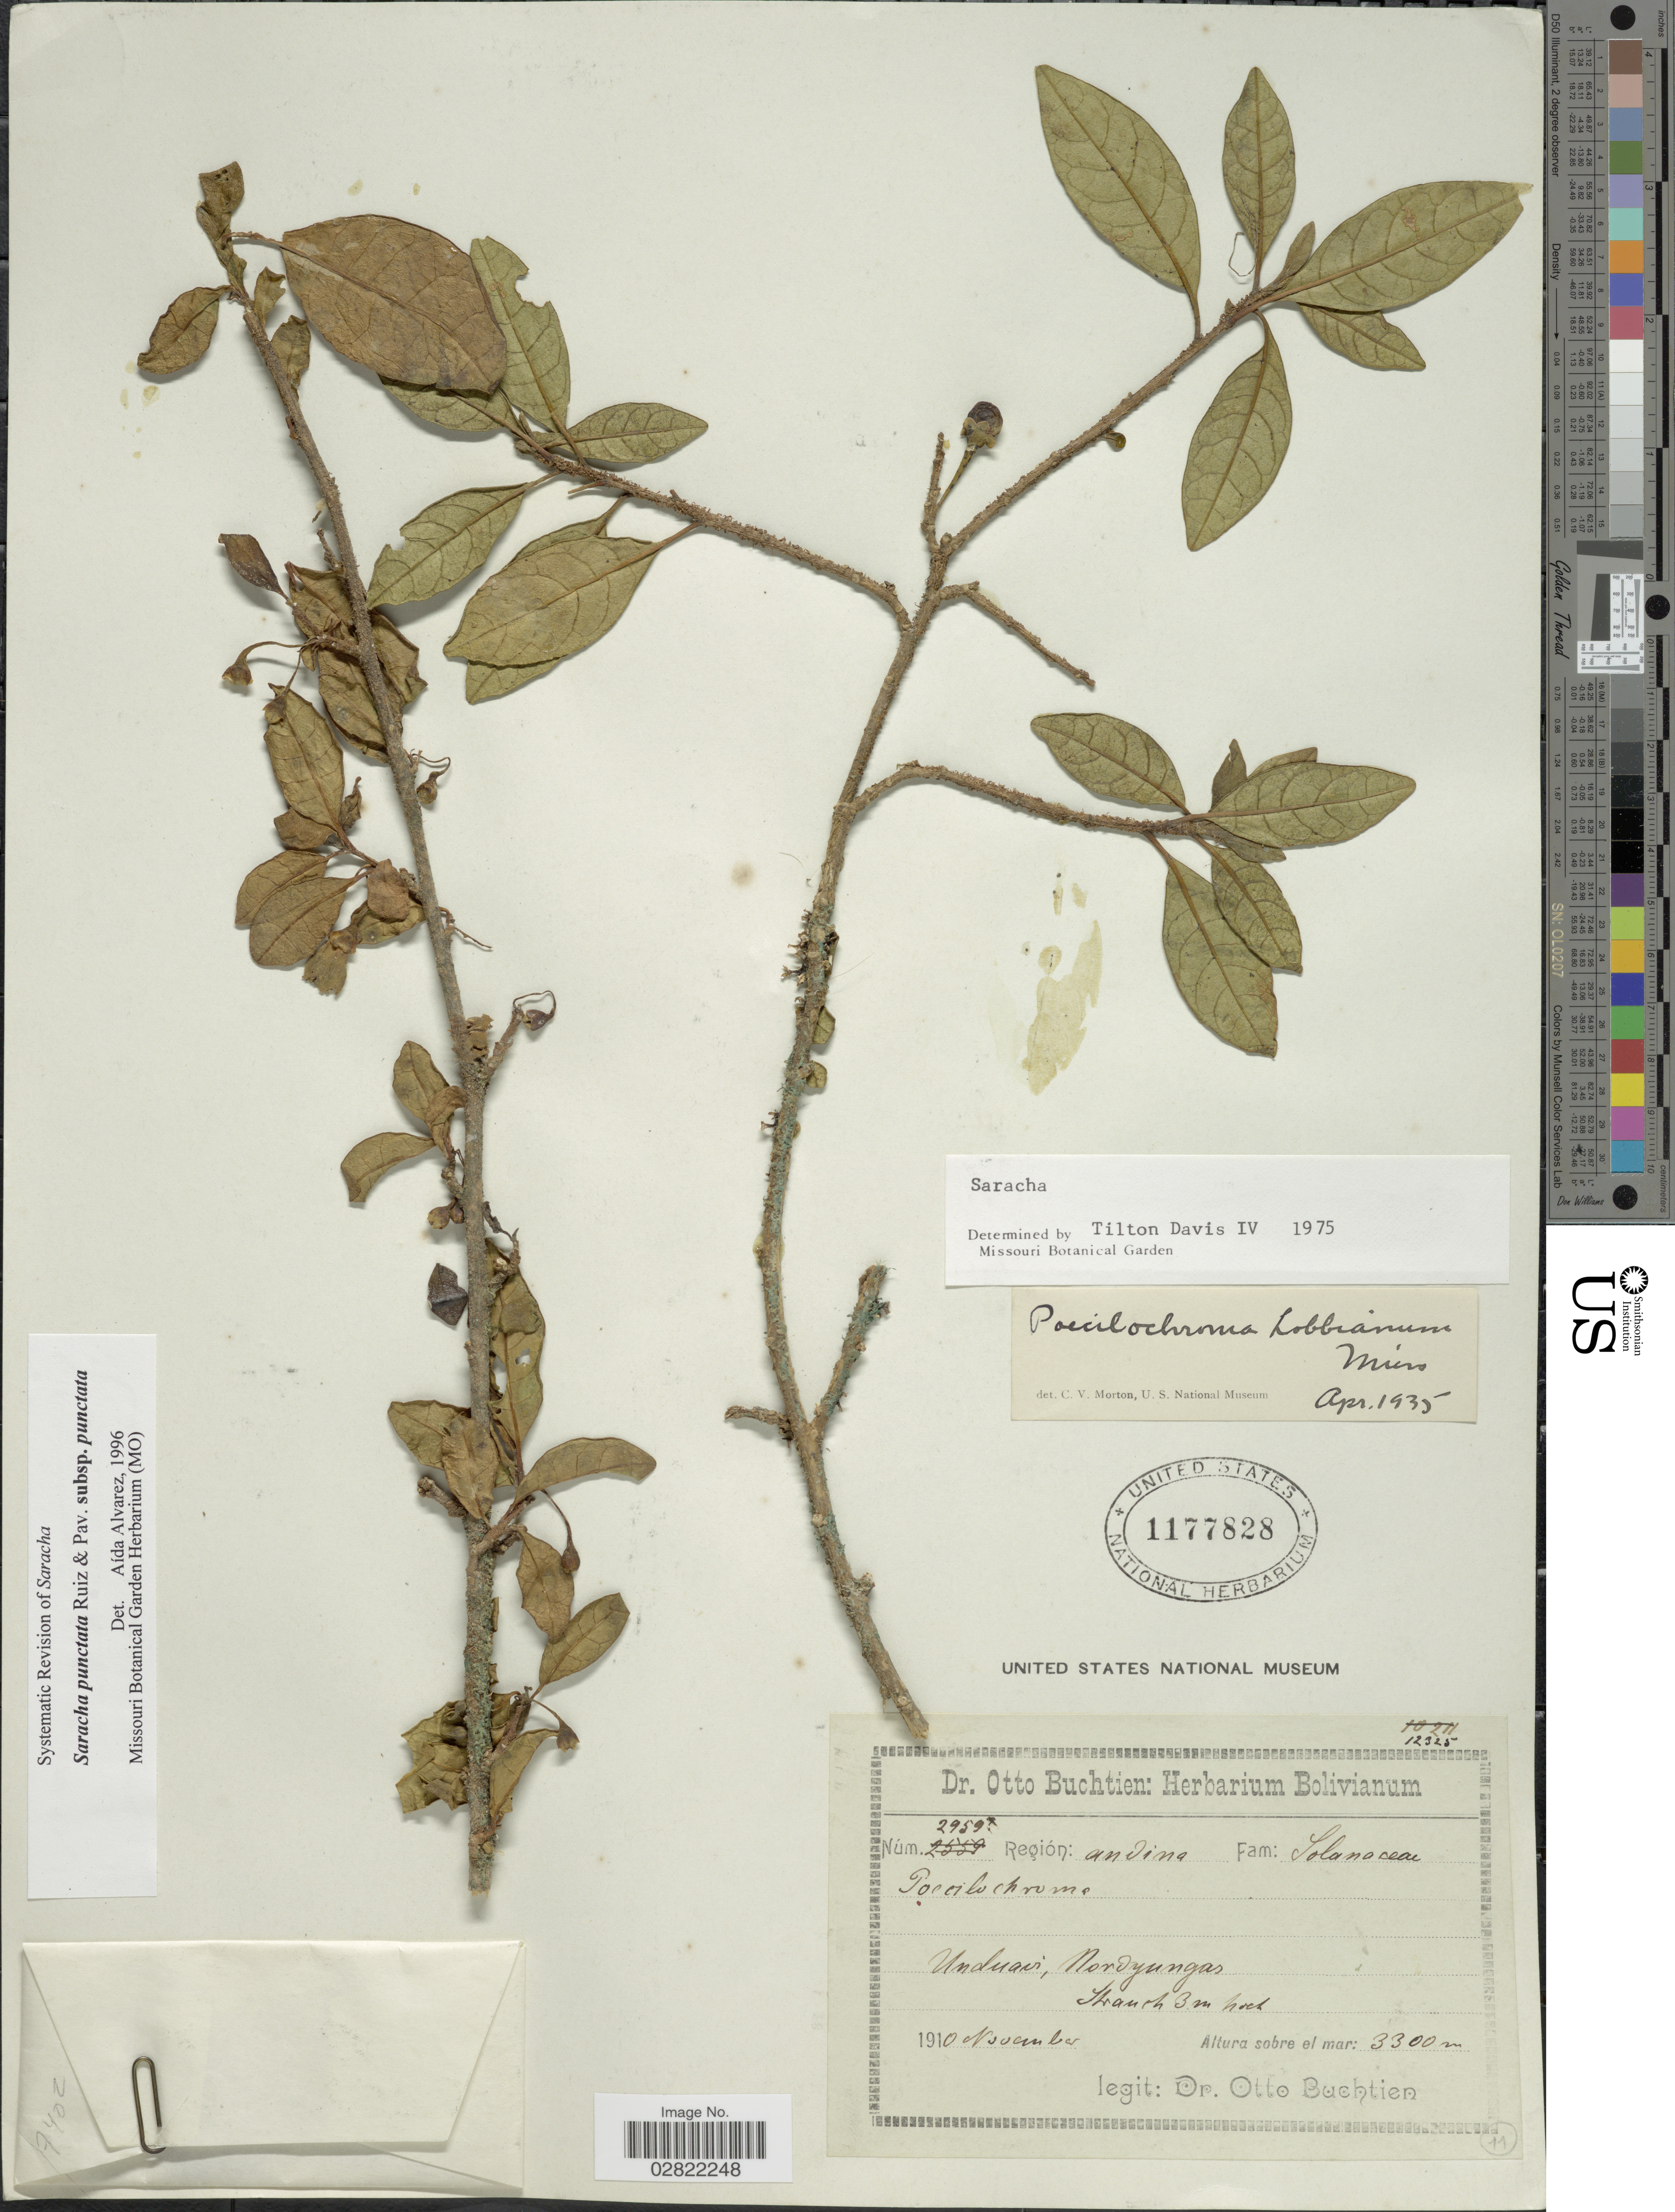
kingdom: Plantae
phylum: Tracheophyta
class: Magnoliopsida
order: Solanales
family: Solanaceae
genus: Saracha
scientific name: Saracha punctata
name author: Ruiz & Pav.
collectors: O. Buchtien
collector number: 29597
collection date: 1910-11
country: Bolivia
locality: Región: Andina, Unduavi, Nordyungas.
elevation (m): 3300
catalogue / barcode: US 1177828